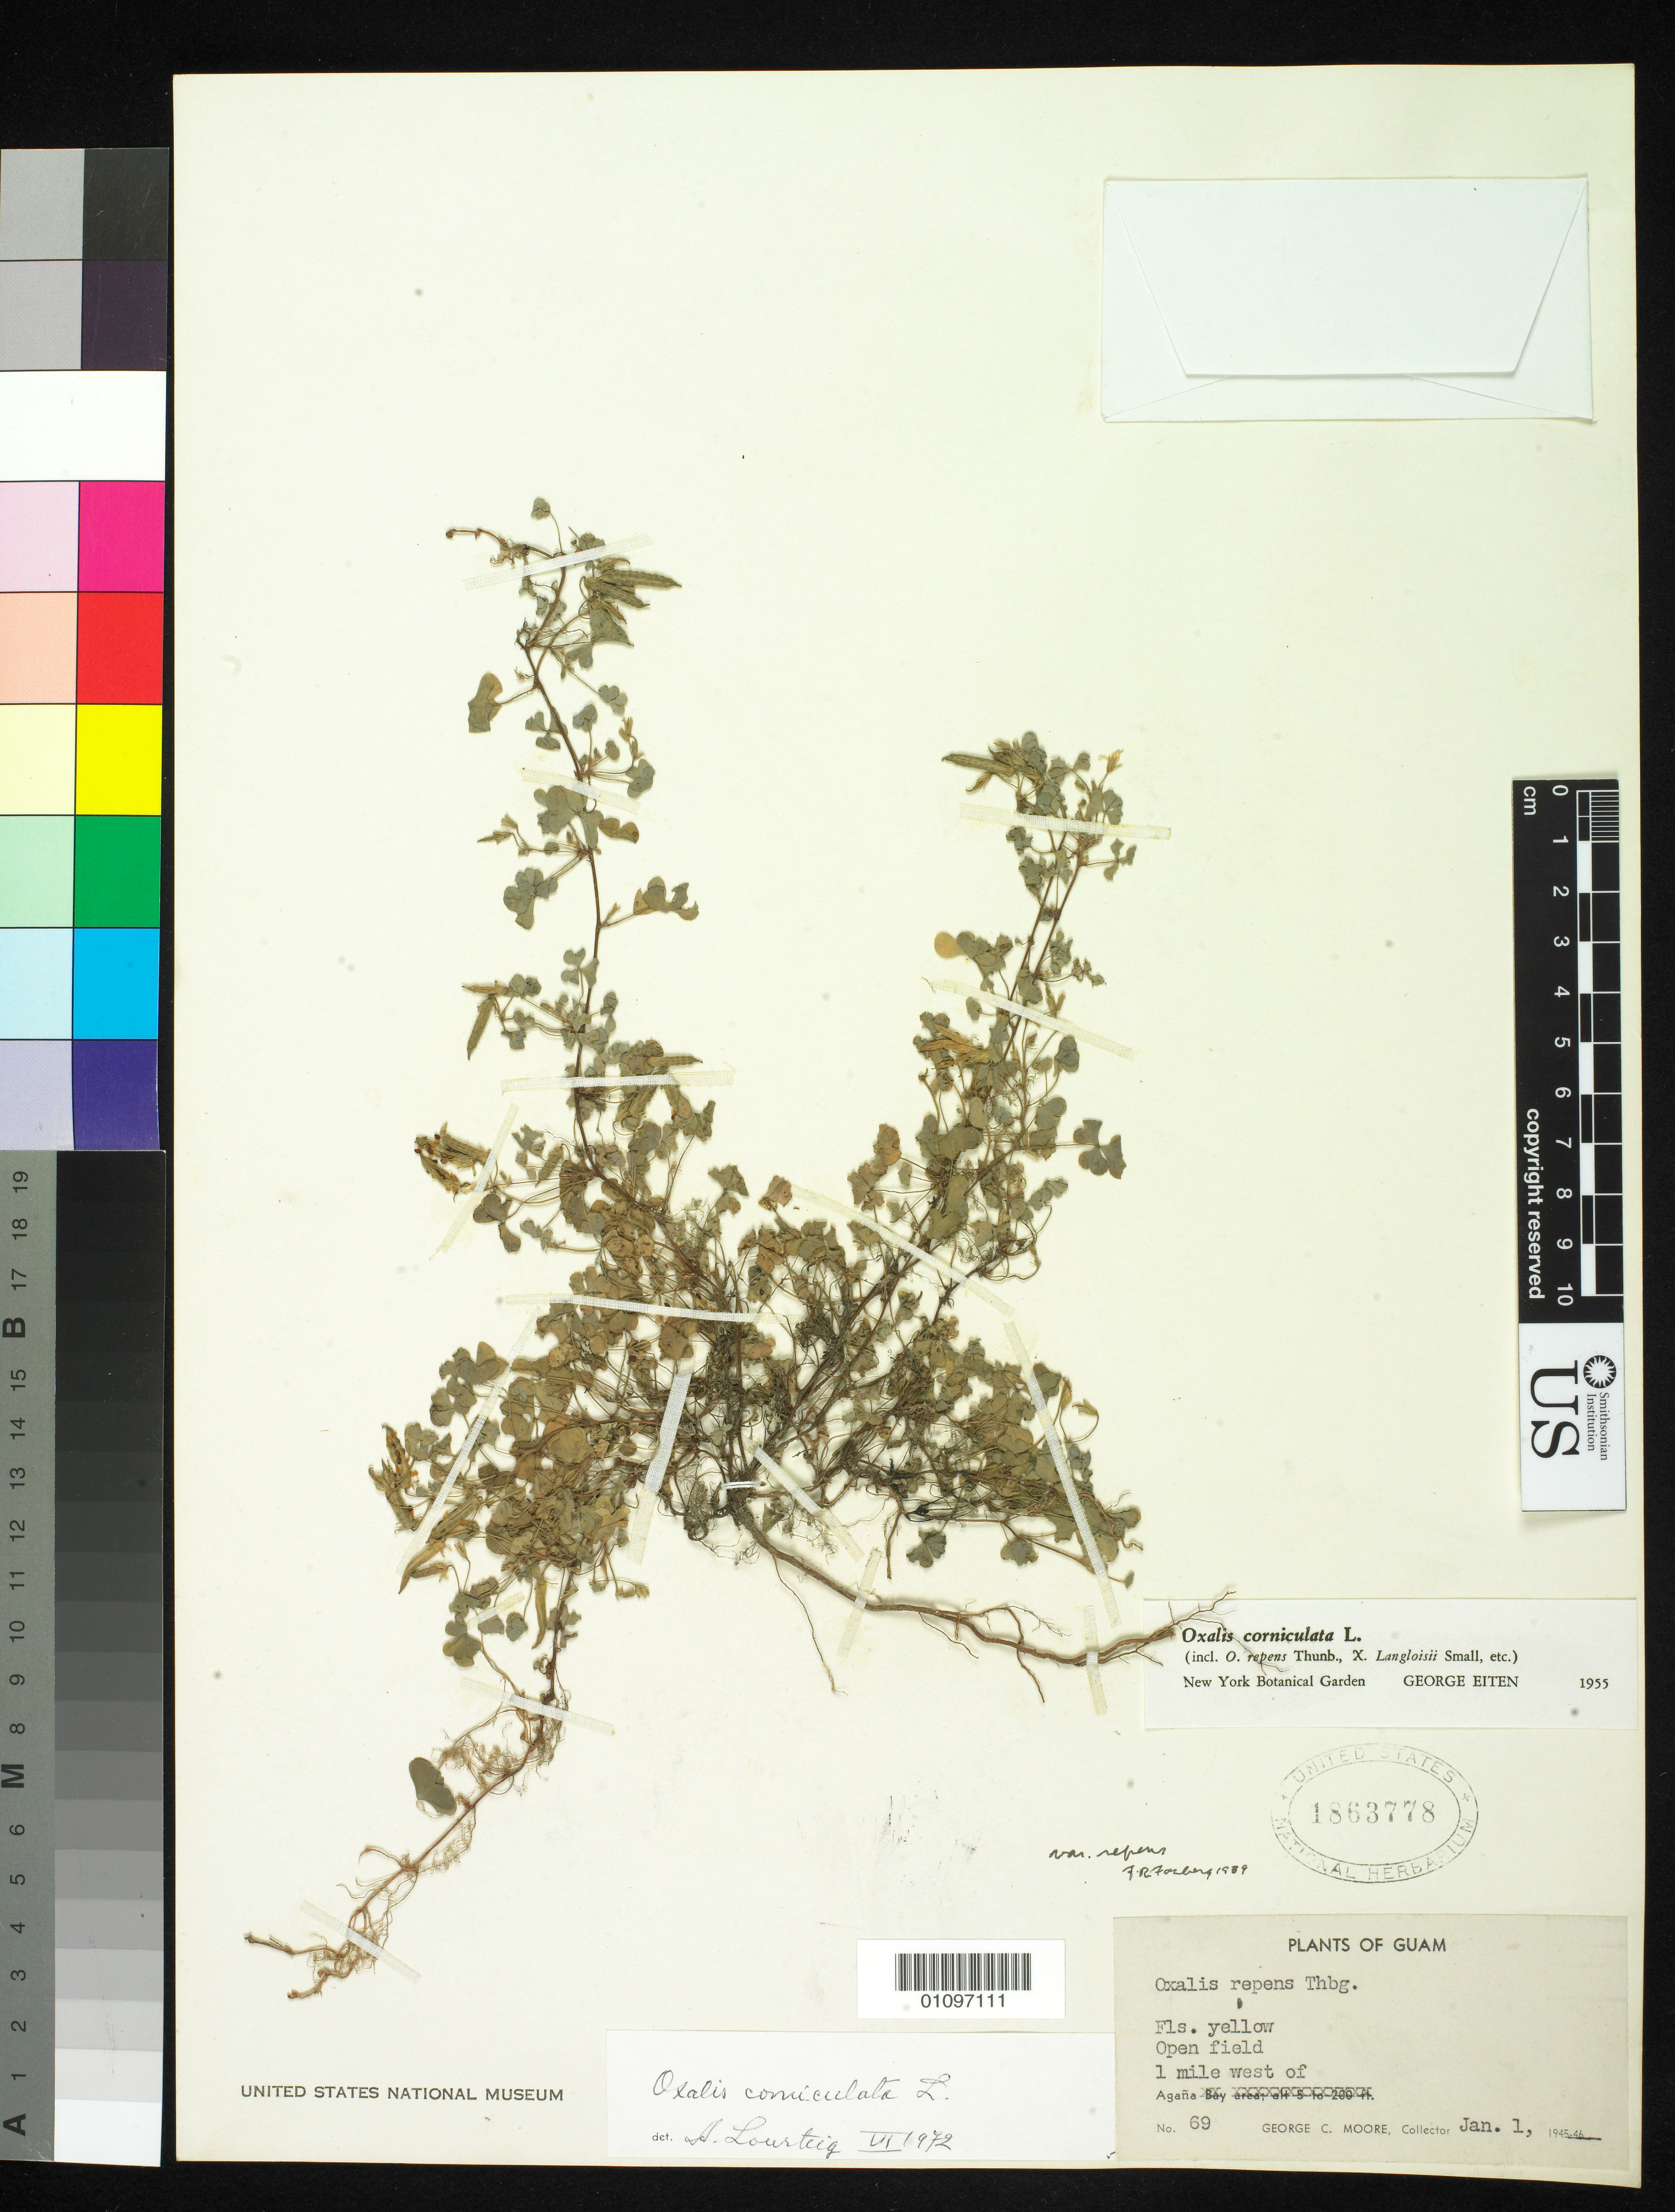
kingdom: Plantae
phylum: Tracheophyta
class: Magnoliopsida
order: Oxalidales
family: Oxalidaceae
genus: Oxalis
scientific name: Oxalis corniculata var. repens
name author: (Thunb.) Zucc.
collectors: G. C. Moore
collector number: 69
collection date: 1945-01-01/1946-01-01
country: Guam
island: Guam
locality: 1 mile west of Agana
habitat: Open field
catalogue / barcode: US 1863778